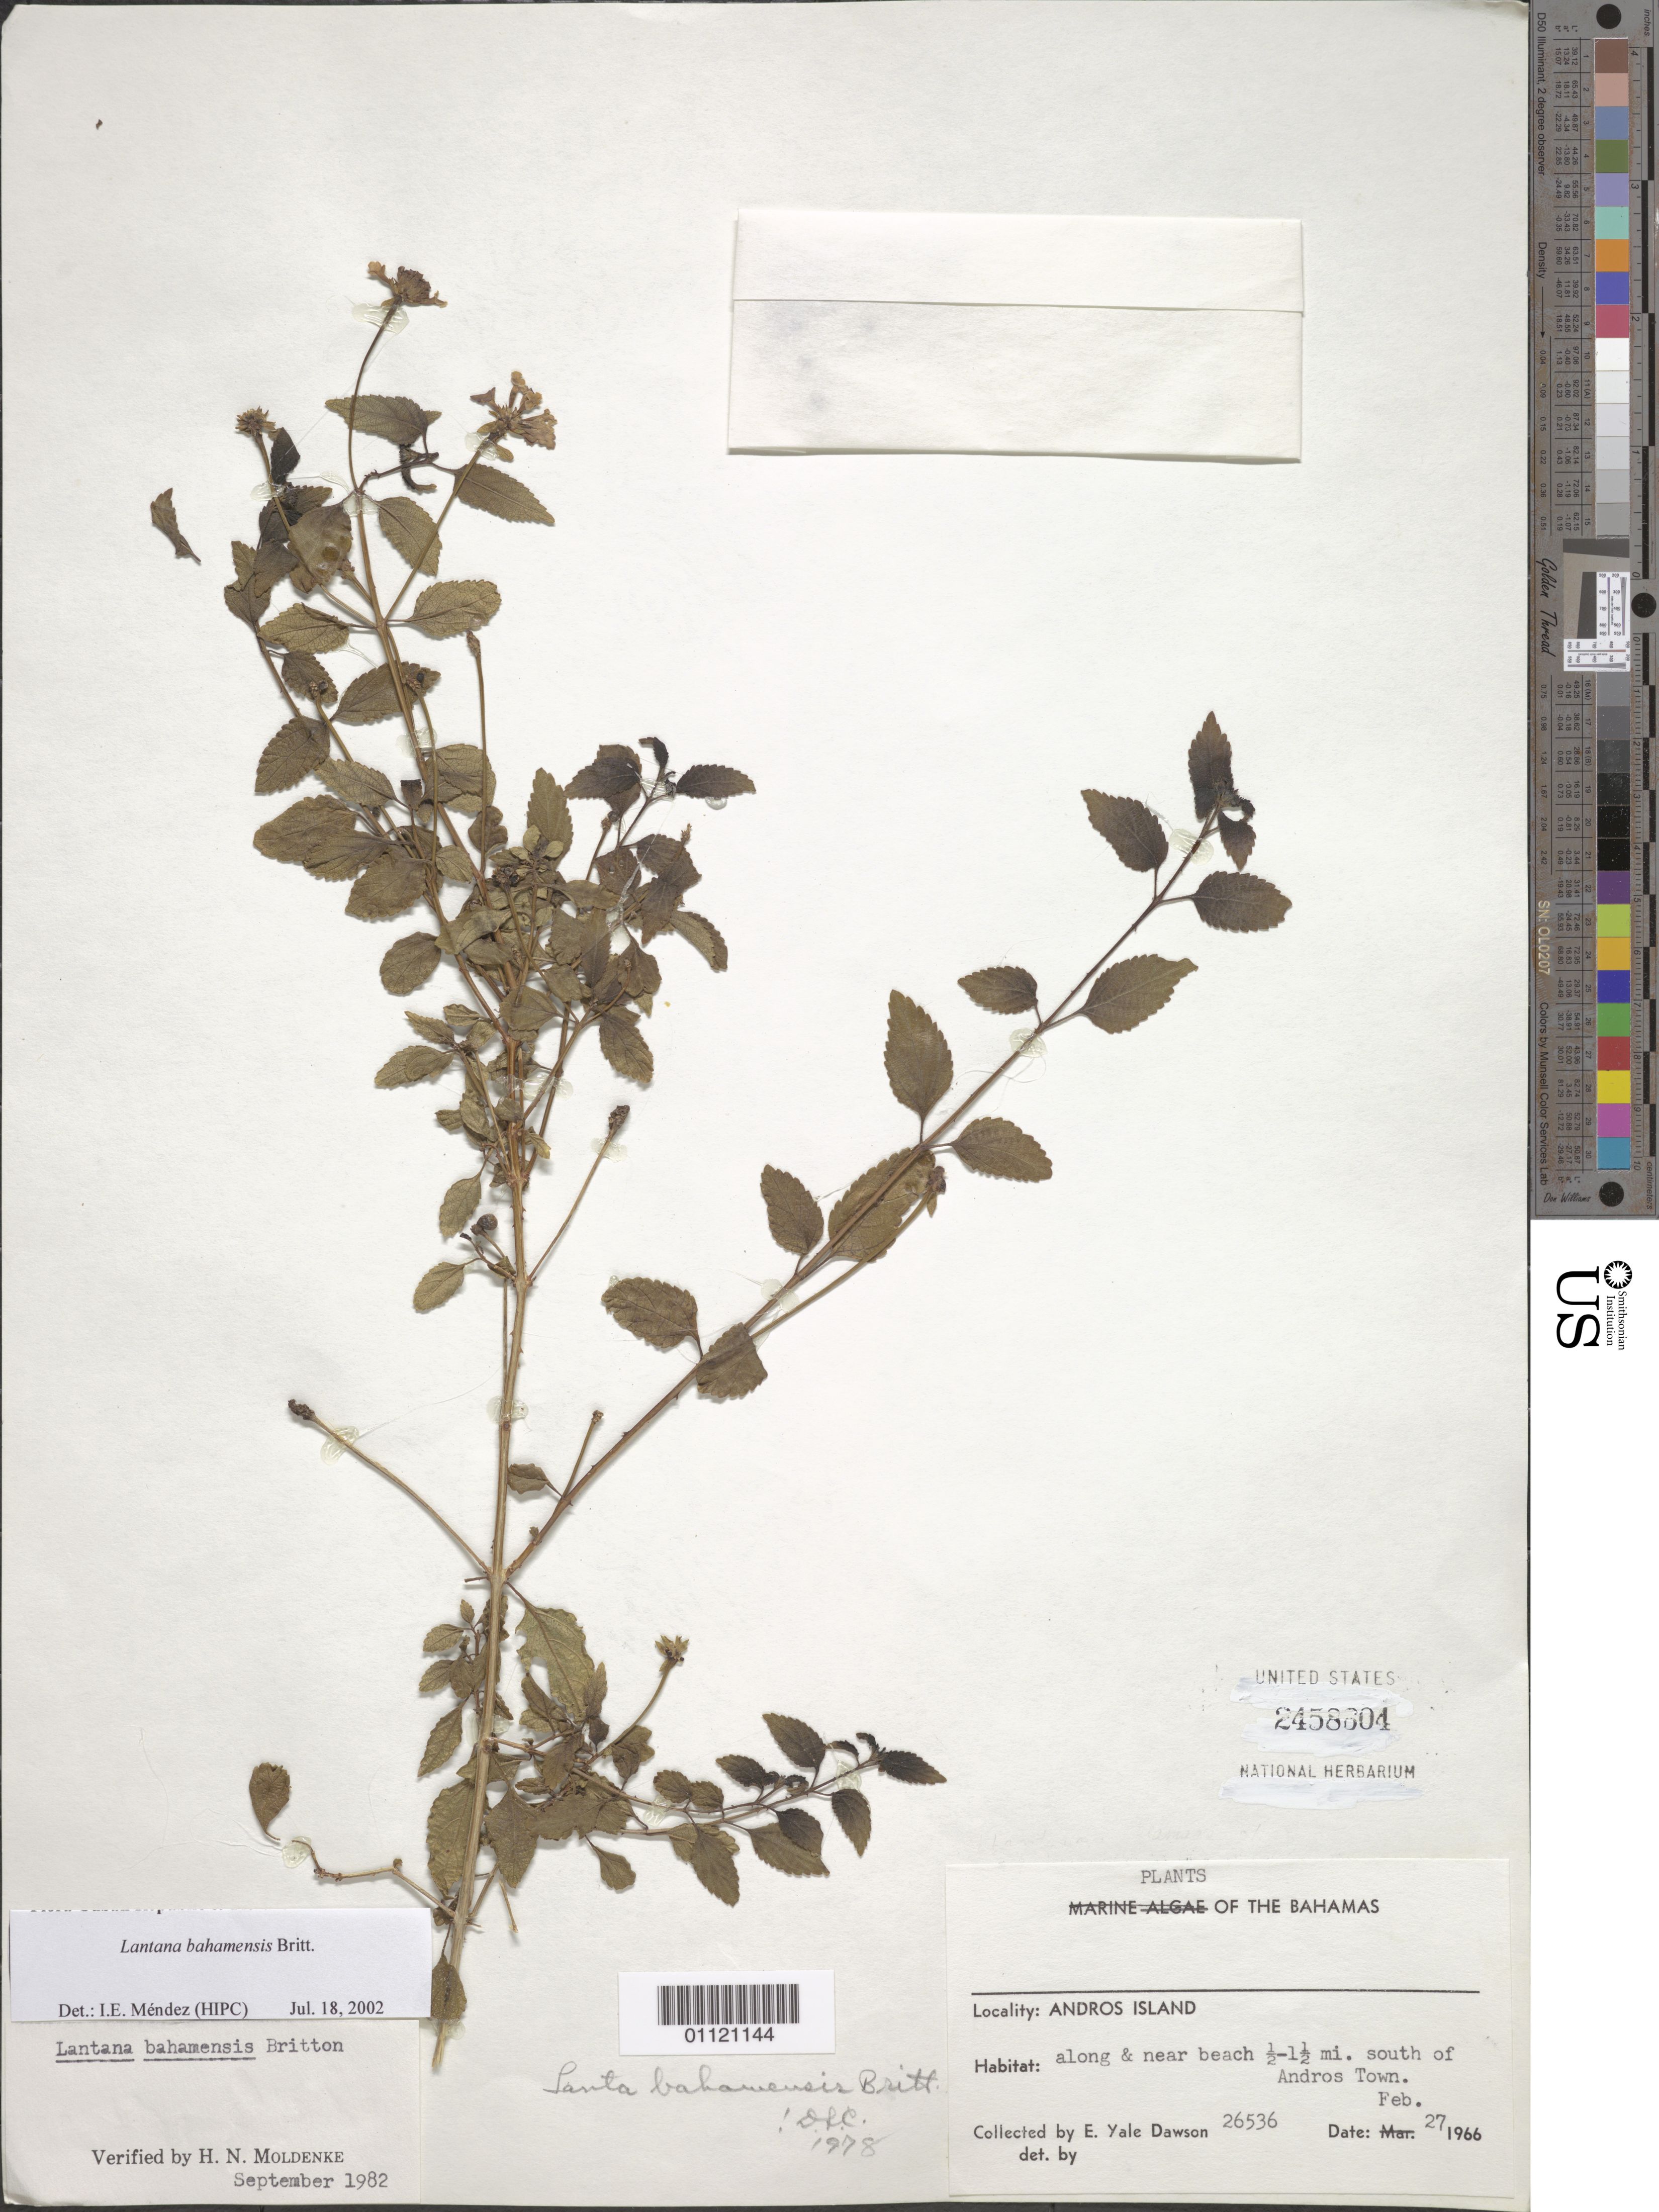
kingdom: Plantae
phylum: Tracheophyta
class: Magnoliopsida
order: Lamiales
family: Verbenaceae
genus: Lantana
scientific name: Lantana bahamensis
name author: Britton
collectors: E. Y. Dawson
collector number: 26536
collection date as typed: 27 Feb 1966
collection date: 1966-02-27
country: Bahamas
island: Andros I.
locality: Along and near beach 0.5-1.5 mi S of Andros Town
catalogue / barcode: US 2458804